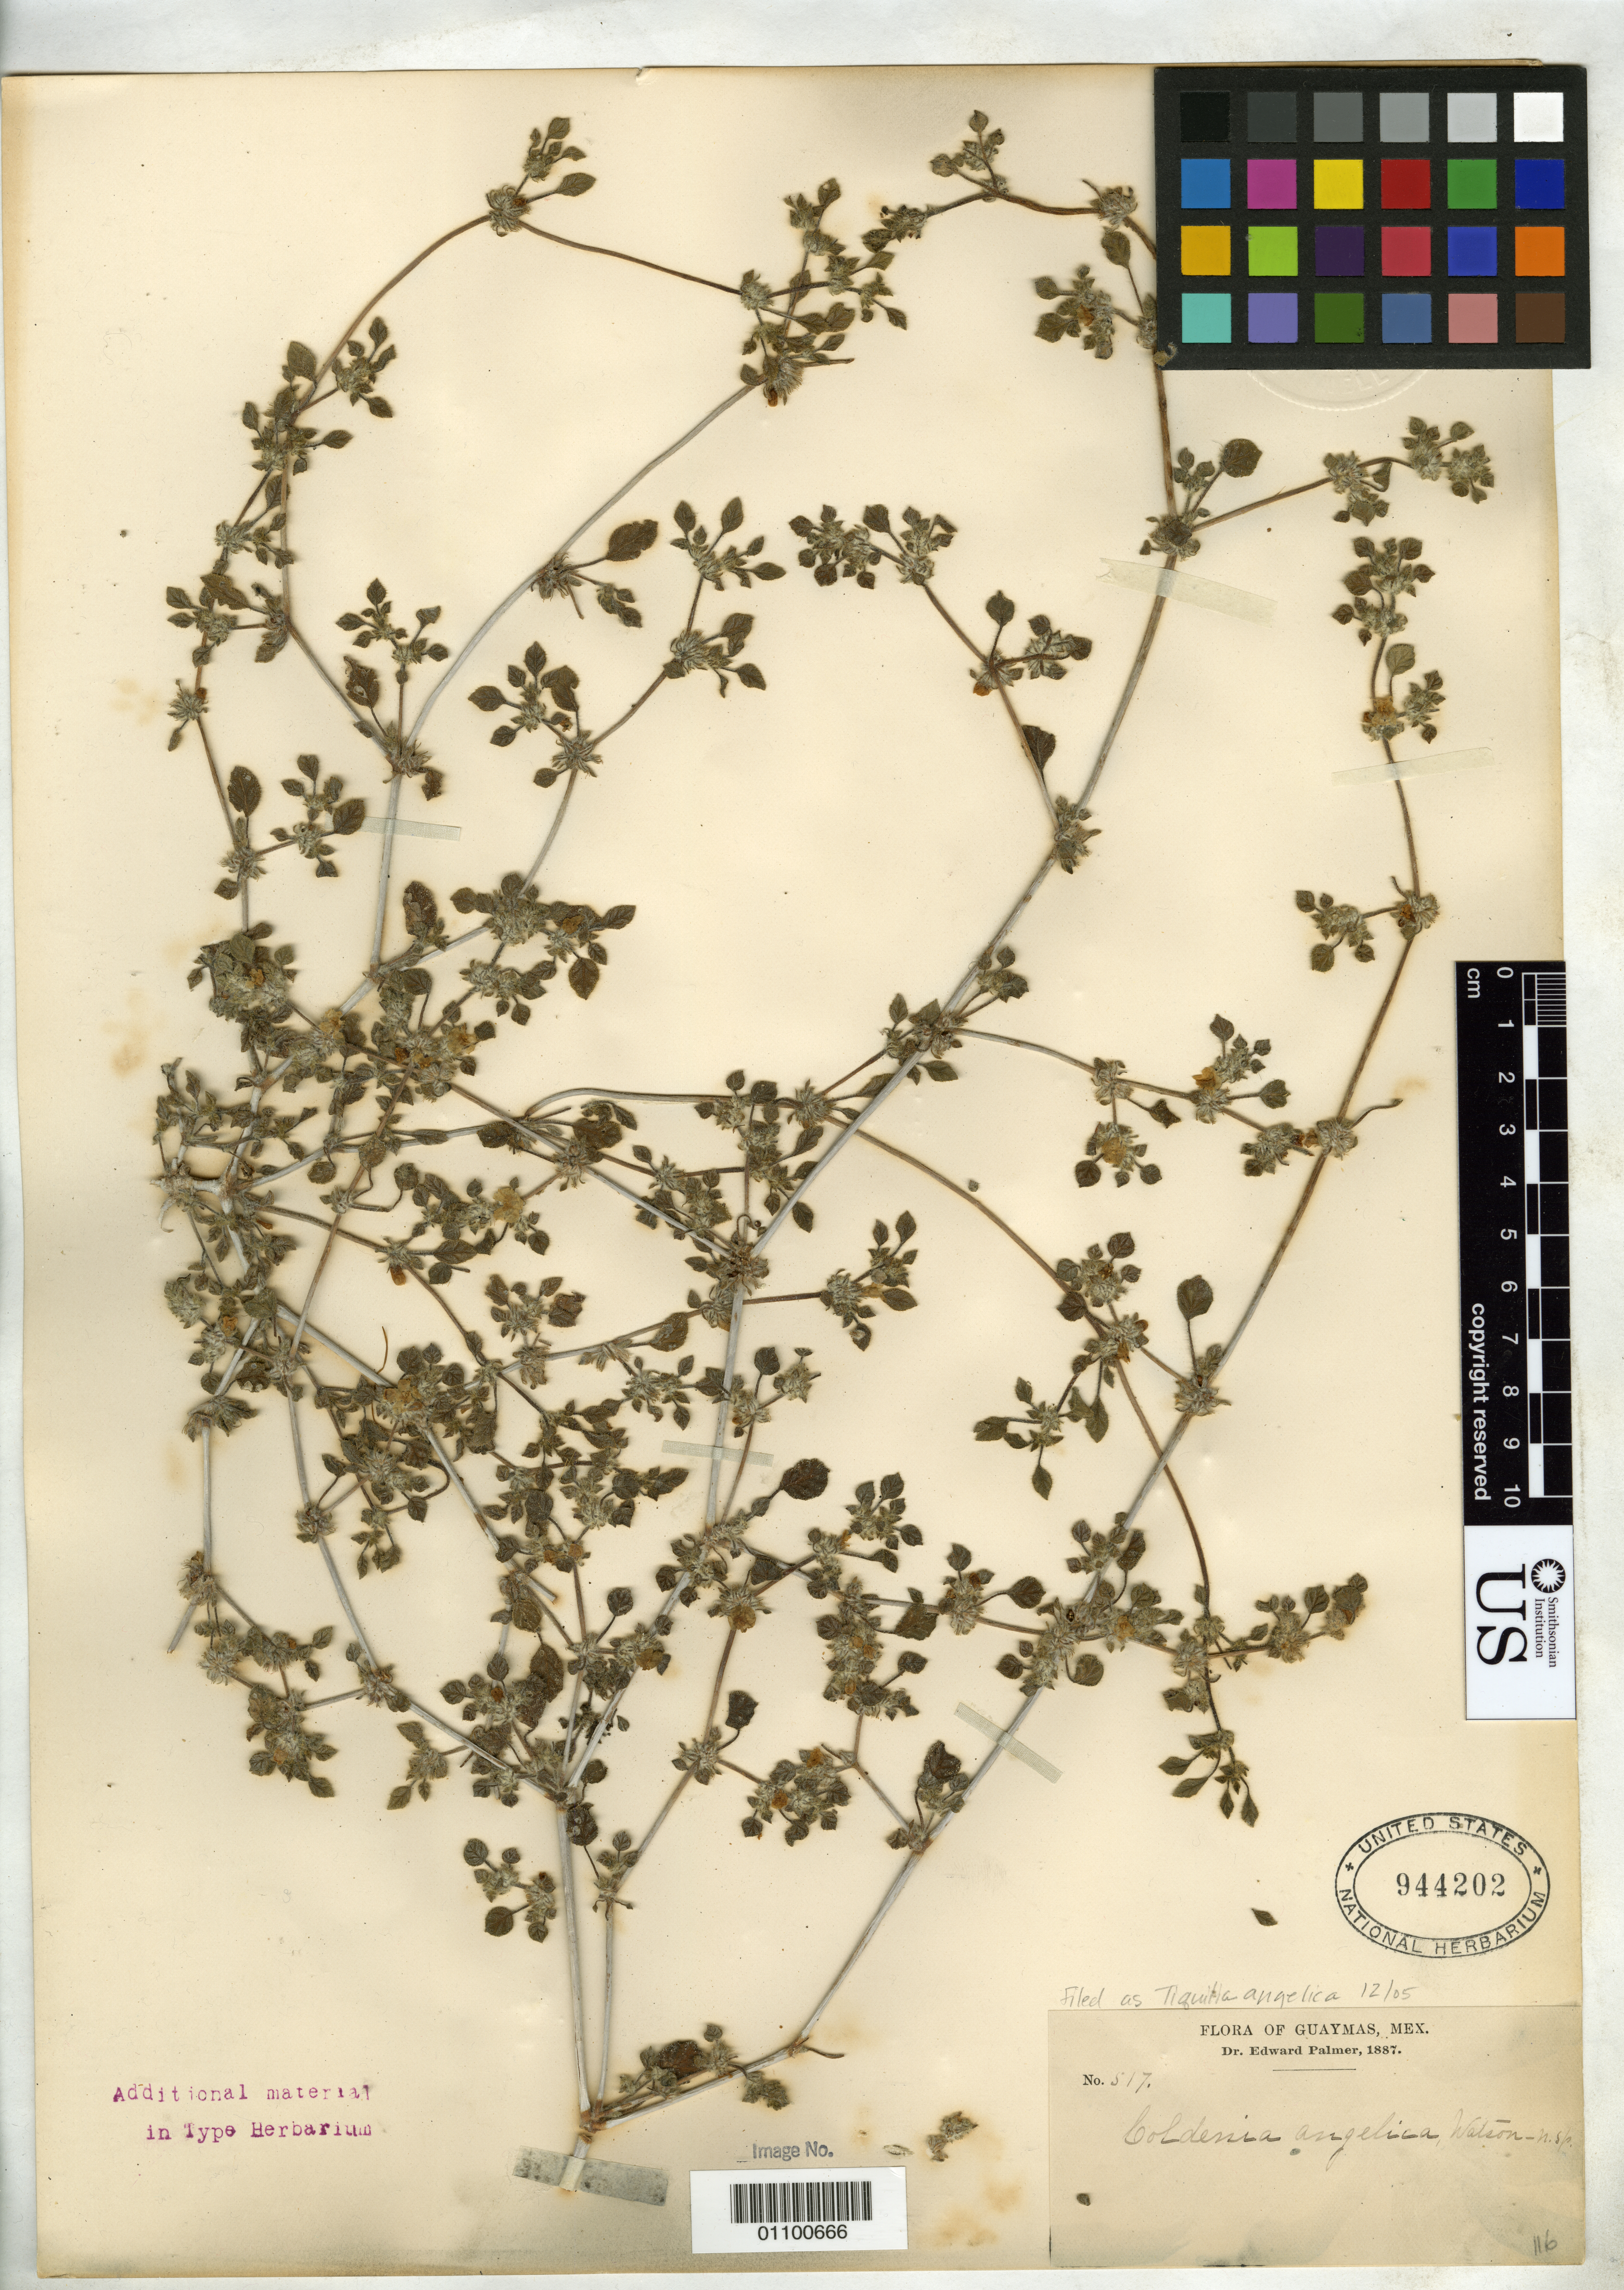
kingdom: Plantae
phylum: Tracheophyta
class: Magnoliopsida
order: Boraginales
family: Coldeniaceae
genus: Coldenia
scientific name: Coldenia angelica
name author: S. Watson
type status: Possible Isotype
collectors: E. Palmer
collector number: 517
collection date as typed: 1887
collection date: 1887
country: Mexico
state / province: Sonora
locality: Guaymas.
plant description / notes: Same number as type collection; locality on this label "Guaymas" but type locality is "near Los Angeles Bay".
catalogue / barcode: US 944202